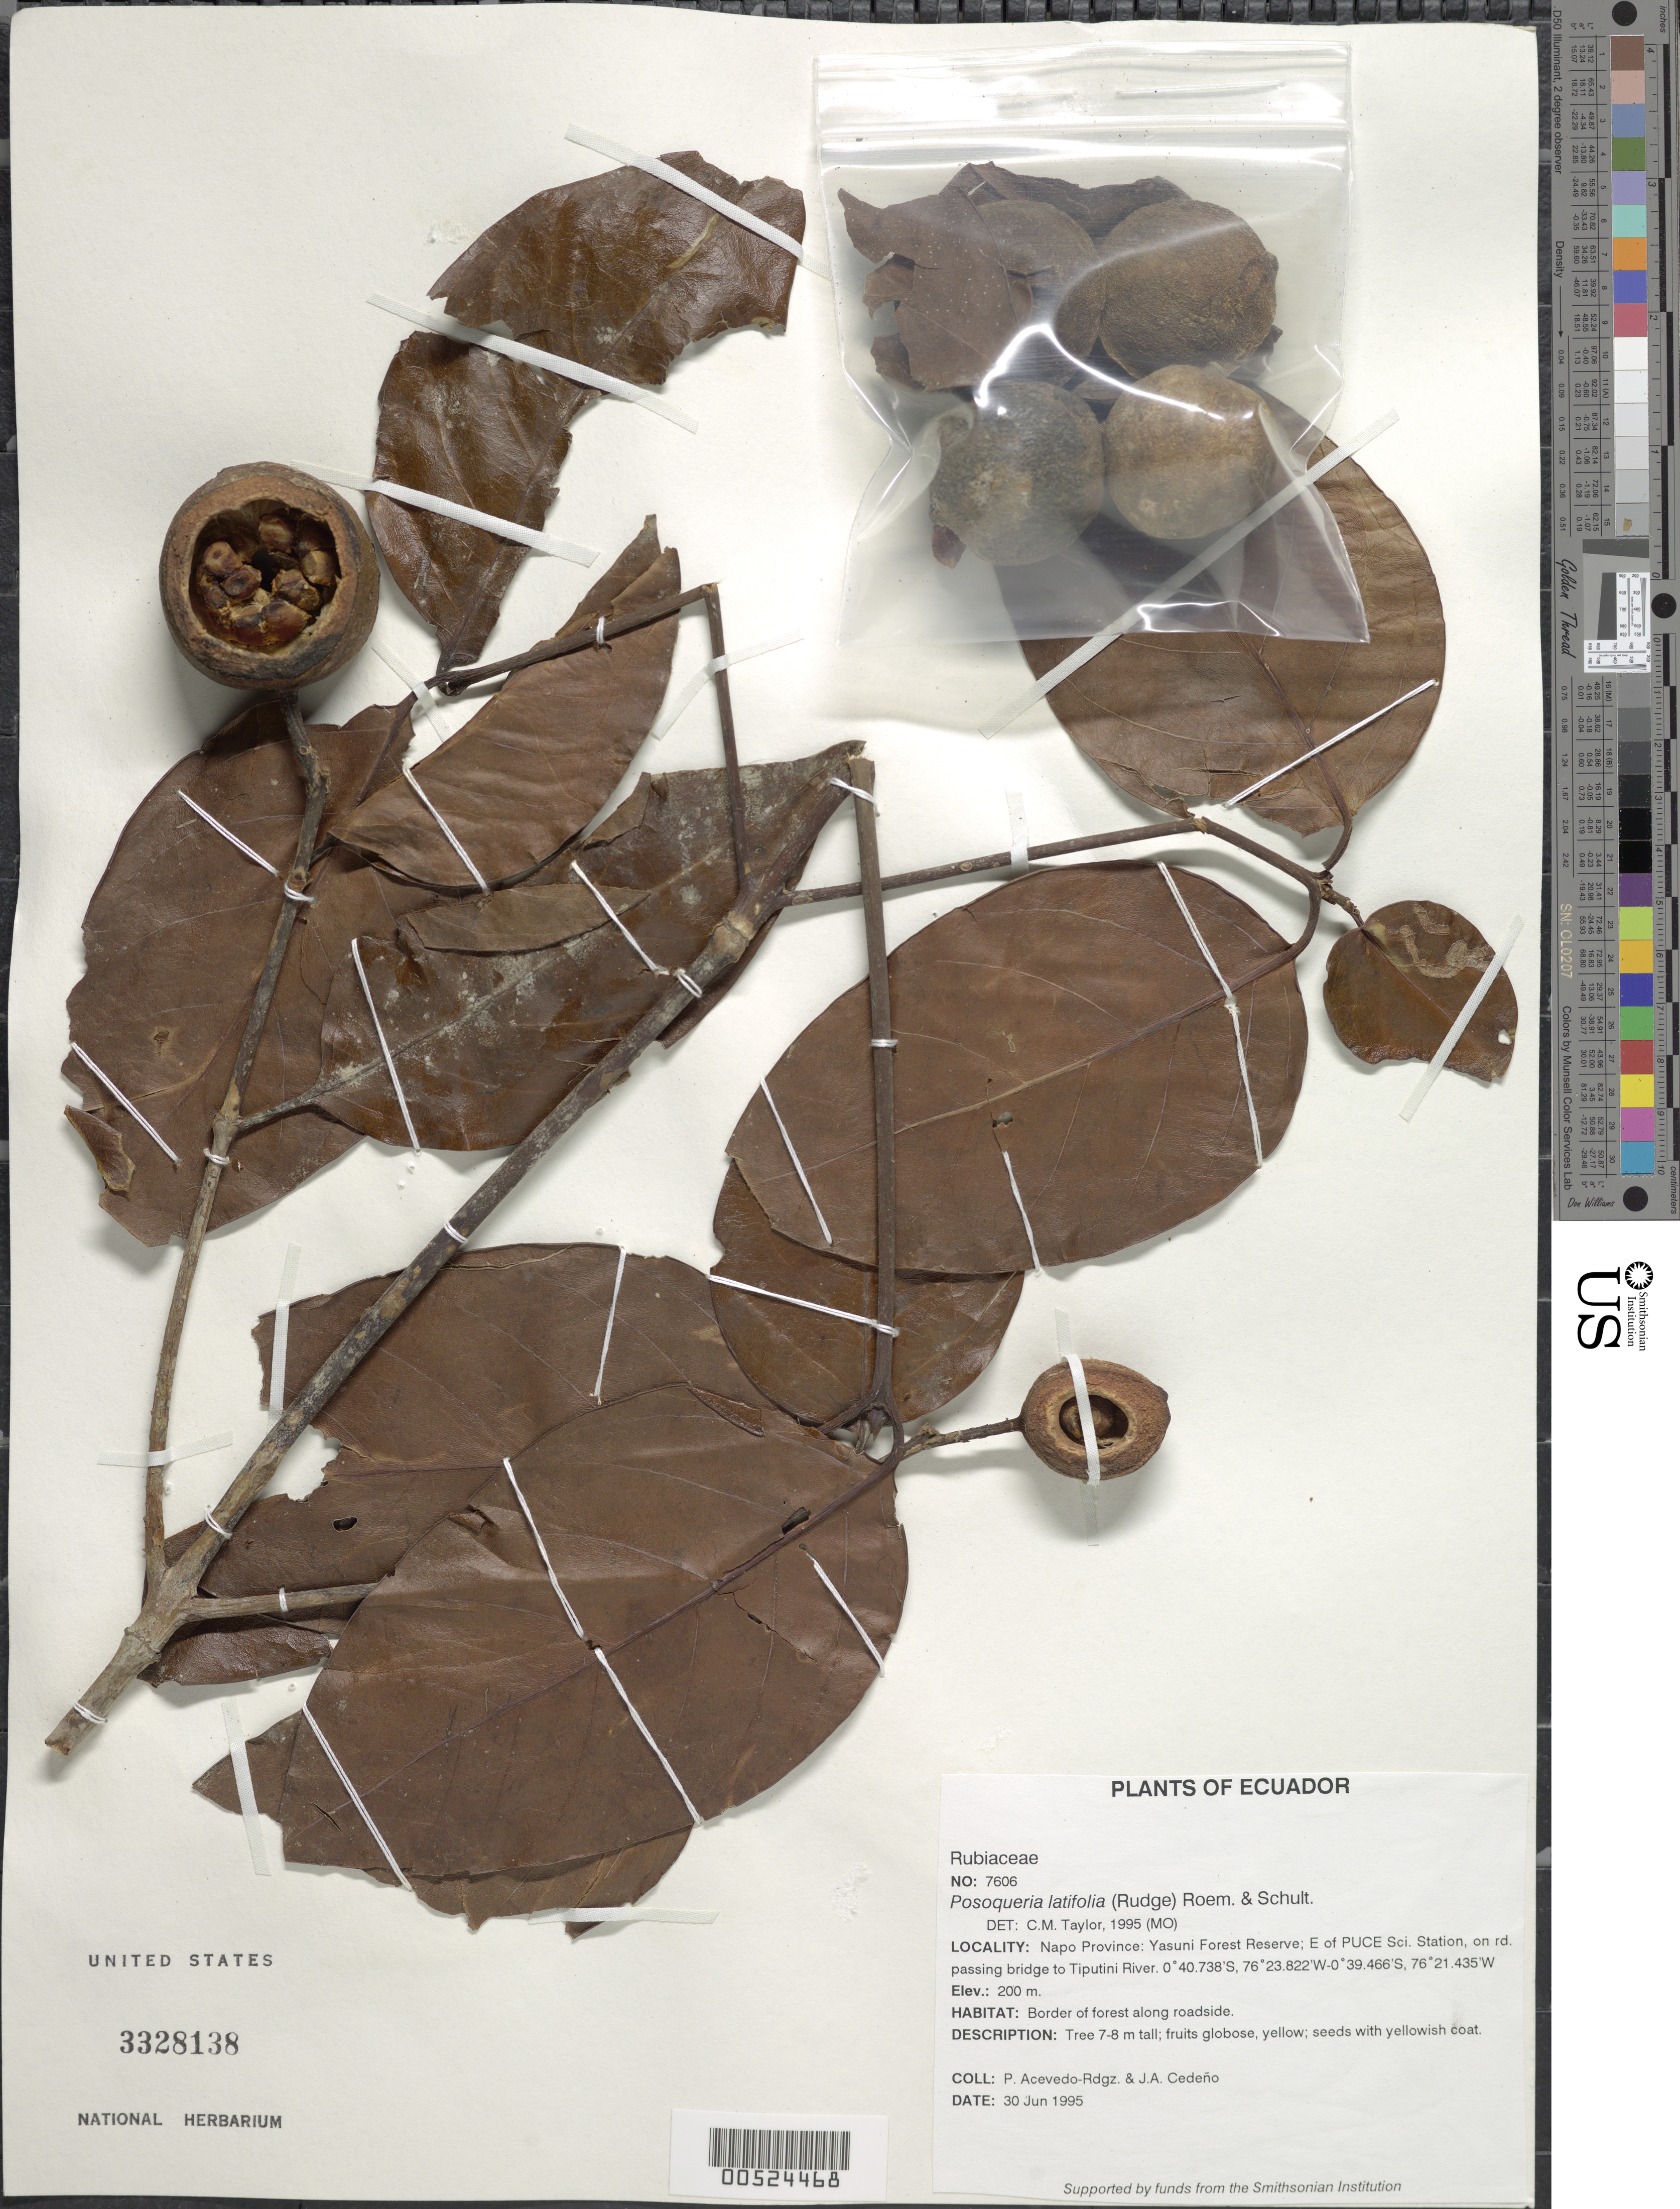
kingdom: Plantae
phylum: Tracheophyta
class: Magnoliopsida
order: Gentianales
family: Rubiaceae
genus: Posoqueria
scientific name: Posoqueria latifolia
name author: (Rudge) Roem. & Schult.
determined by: Taylor, Charlotte M.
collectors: P. Acevedo-Rodr. & J. A. Cedeño M.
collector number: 7606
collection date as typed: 30 Jun 1995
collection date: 1995-06-30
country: Ecuador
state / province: Napo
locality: Napo Province: Yasuni Forest Reserve; E of PUCE Sci. Station on rd. passing bridge to Tiputini River.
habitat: Border of forest along roadside.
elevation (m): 200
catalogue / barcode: US 3328138